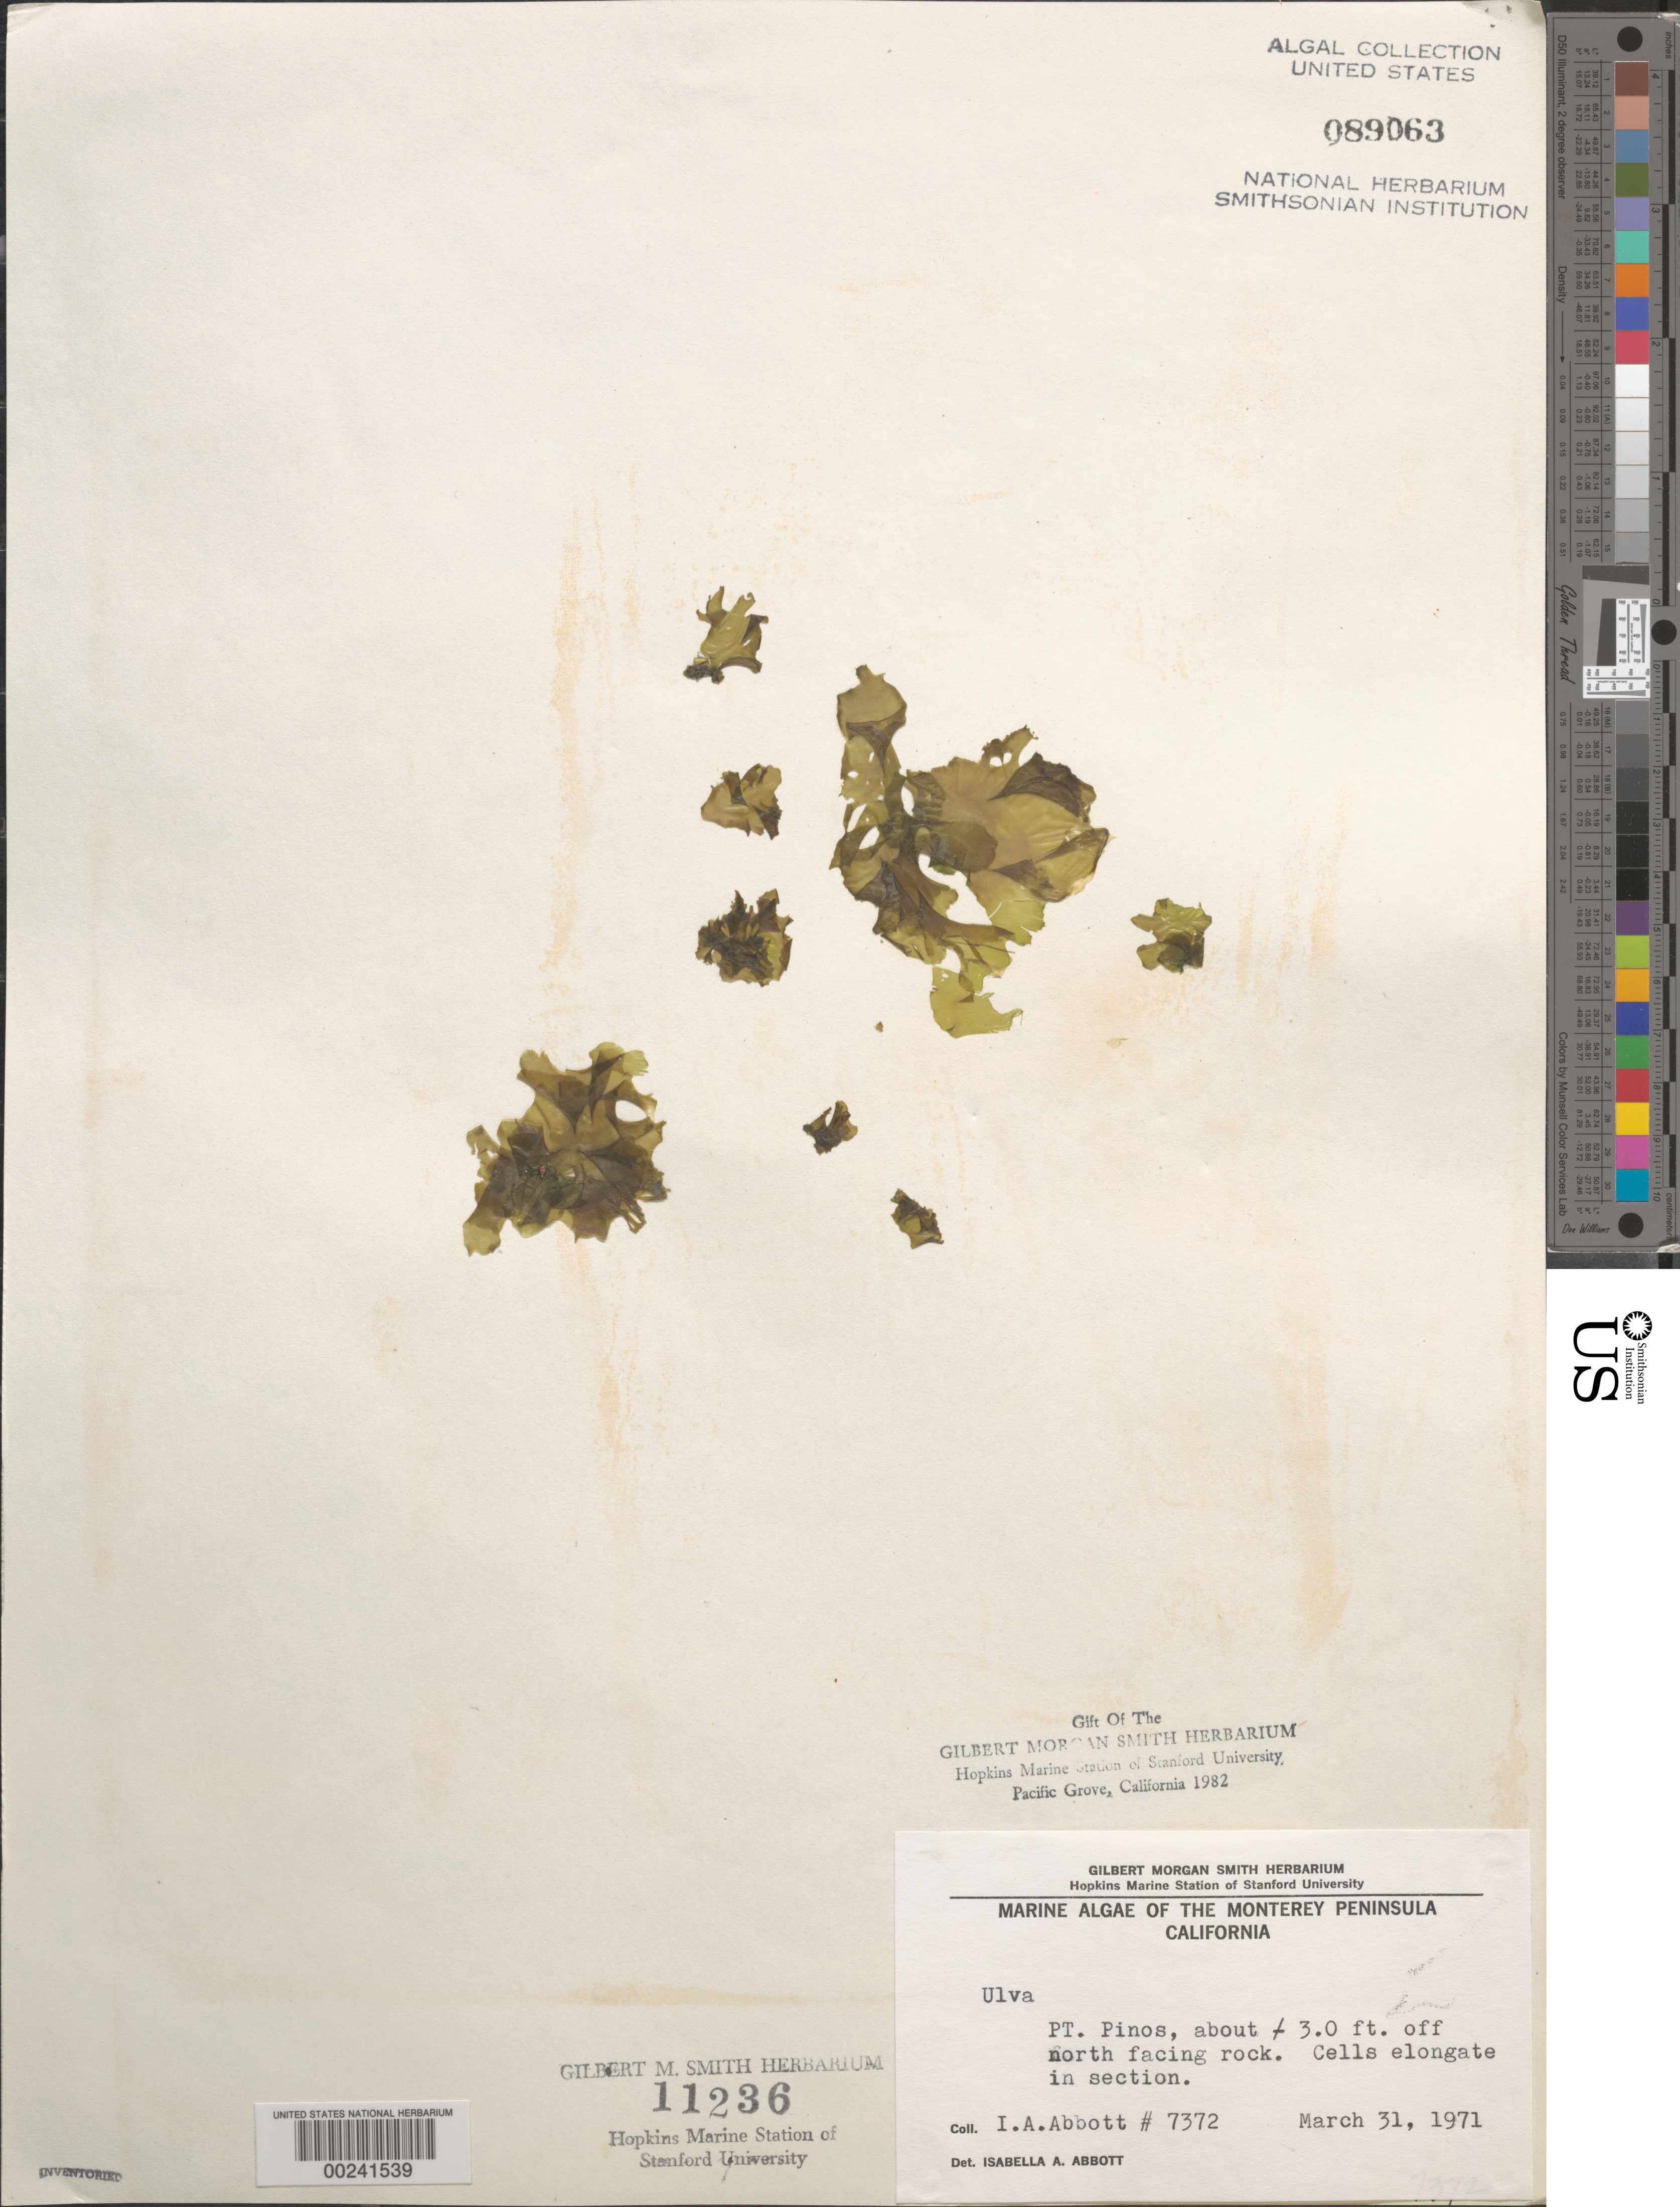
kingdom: Plantae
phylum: Chlorophyta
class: Ulvophyceae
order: Ulvales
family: Ulvaceae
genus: Ulva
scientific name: Ulva sp.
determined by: Abbott, Isabella A.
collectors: I. A. Abbott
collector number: IAA 7372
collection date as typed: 31 Mar 1971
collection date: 1971-03-31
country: United States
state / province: California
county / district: Monterey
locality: Point Pinos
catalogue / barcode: US 89063